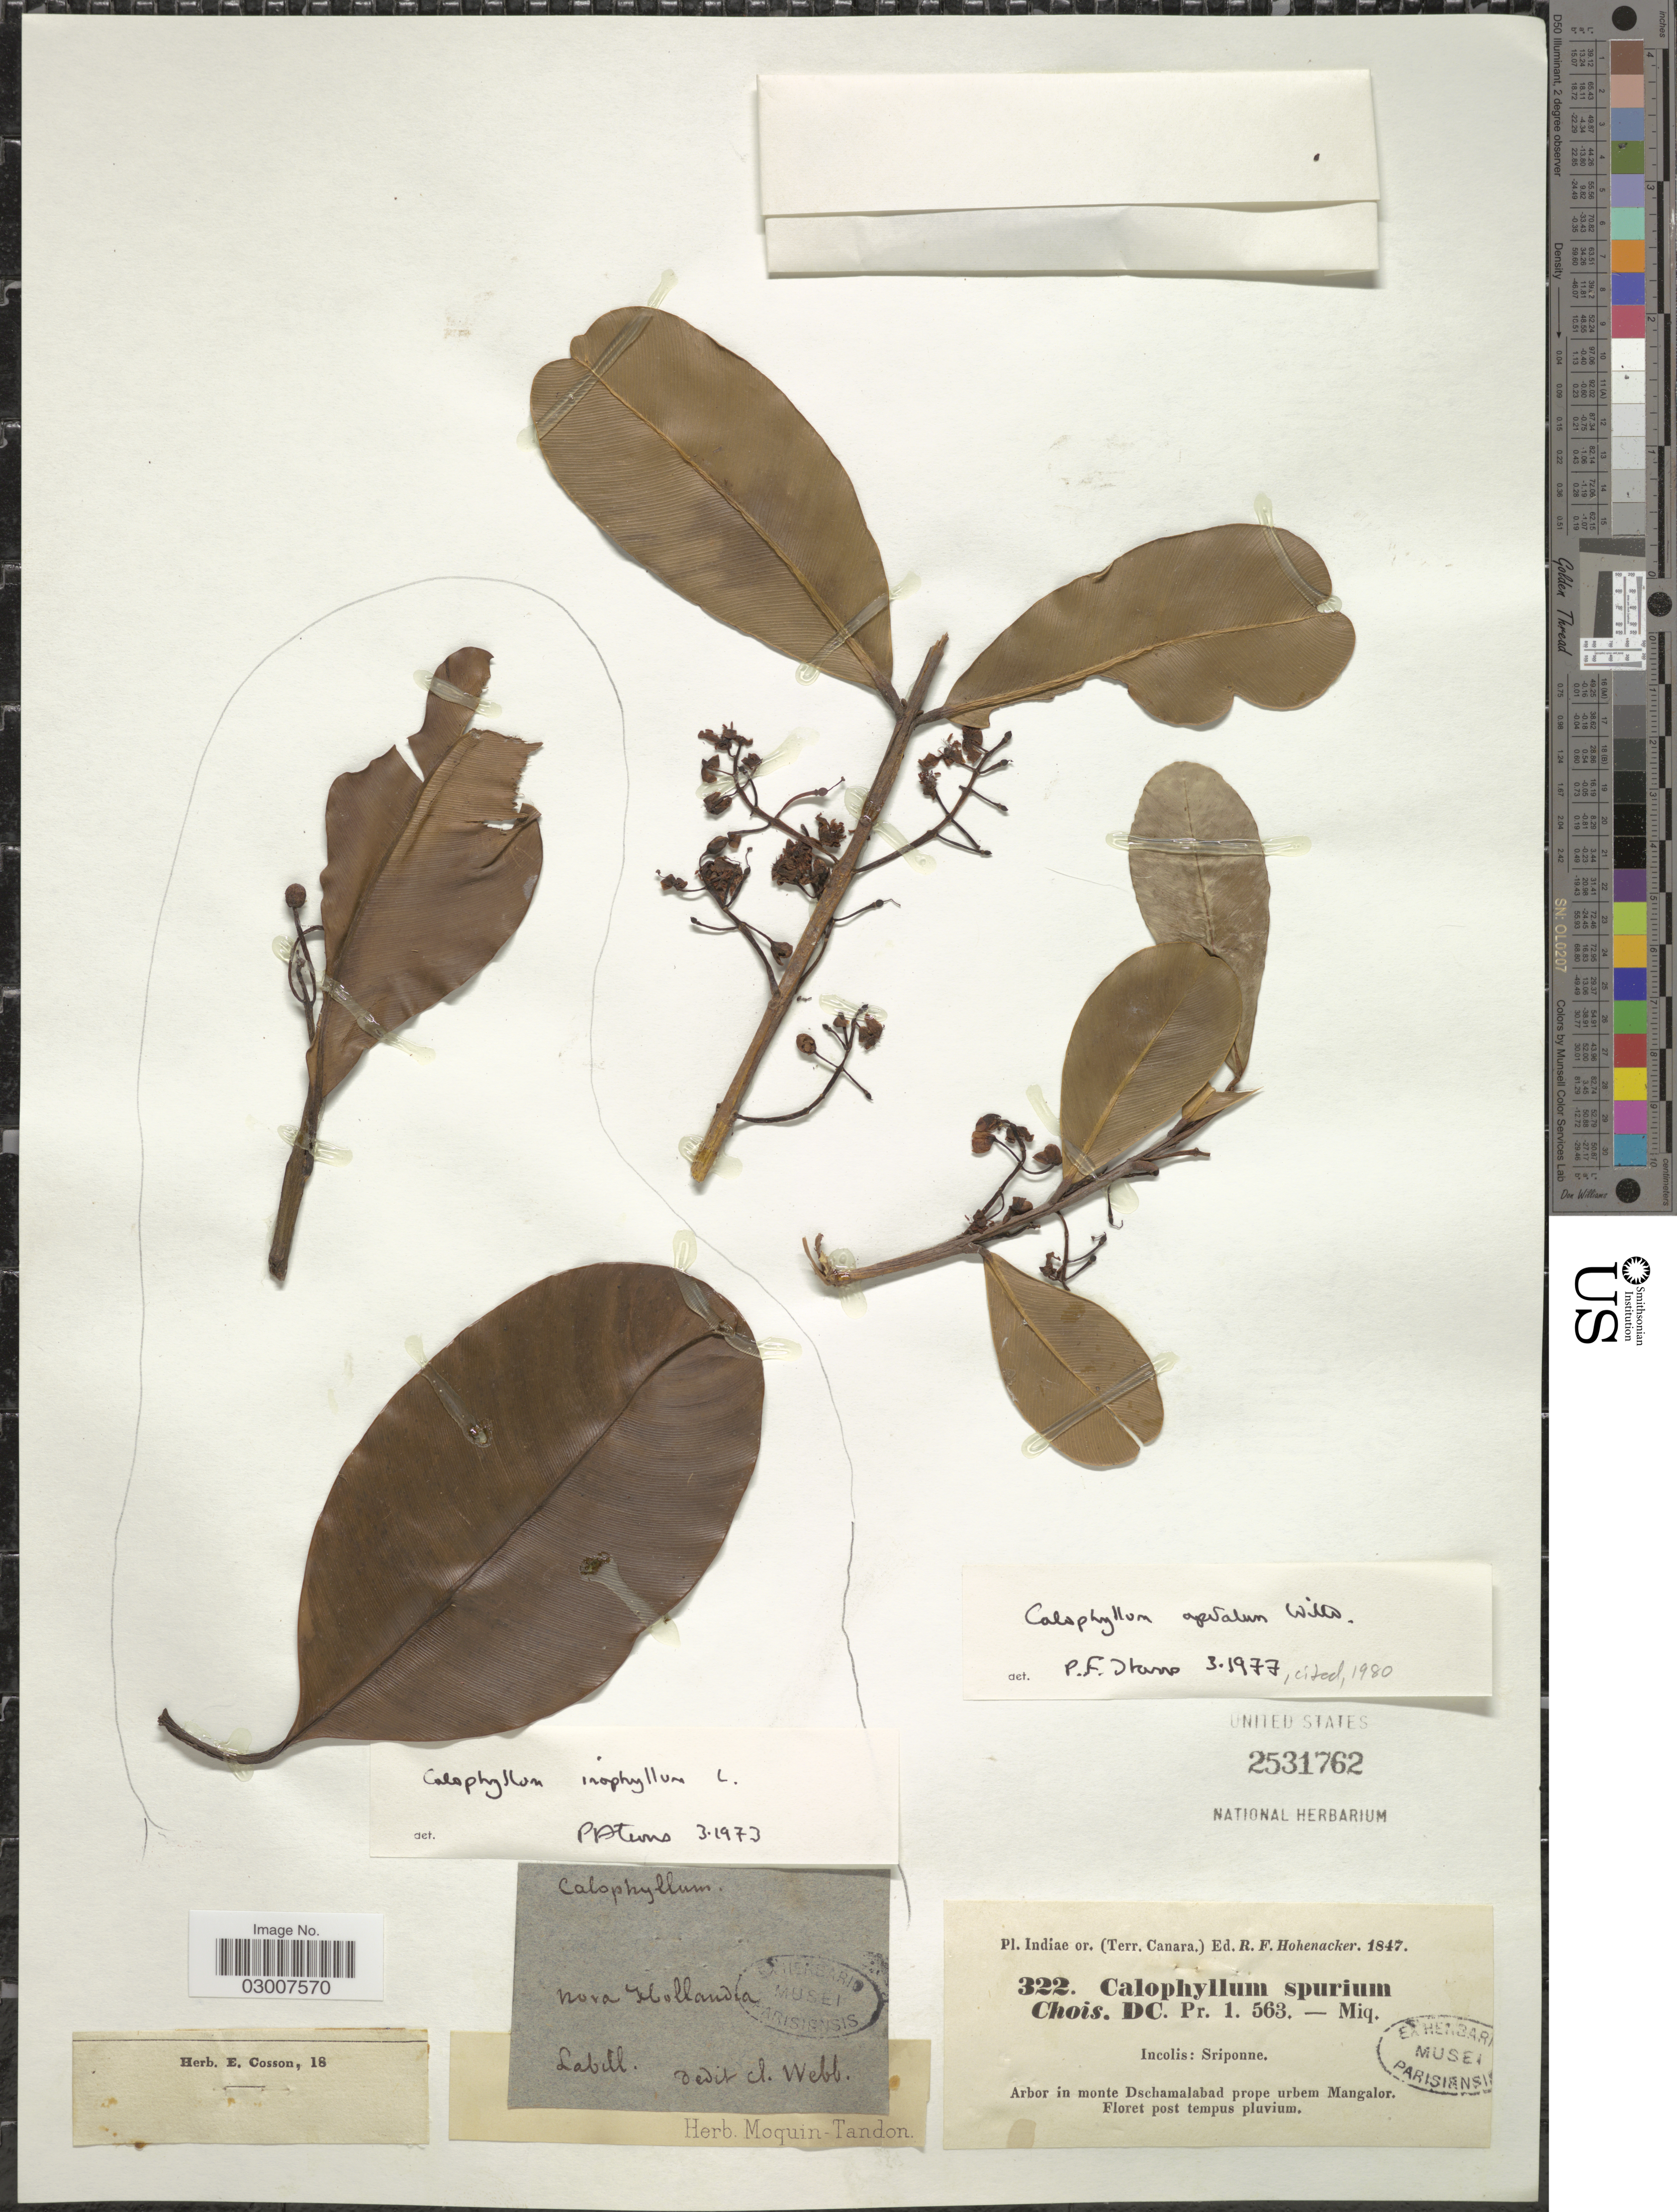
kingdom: Plantae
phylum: Tracheophyta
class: Magnoliopsida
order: Malpighiales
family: Calophyllaceae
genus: Calophyllum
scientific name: Calophyllum apetalum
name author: Willd.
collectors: R. F. Hohenacker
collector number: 322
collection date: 1847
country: India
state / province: Karnataka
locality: Indiae or. (Terr. Canara.). Incolis: Sriponne [unsure placement] In monte Dschamalabad prope urbem Mangalor.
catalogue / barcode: US 2531762